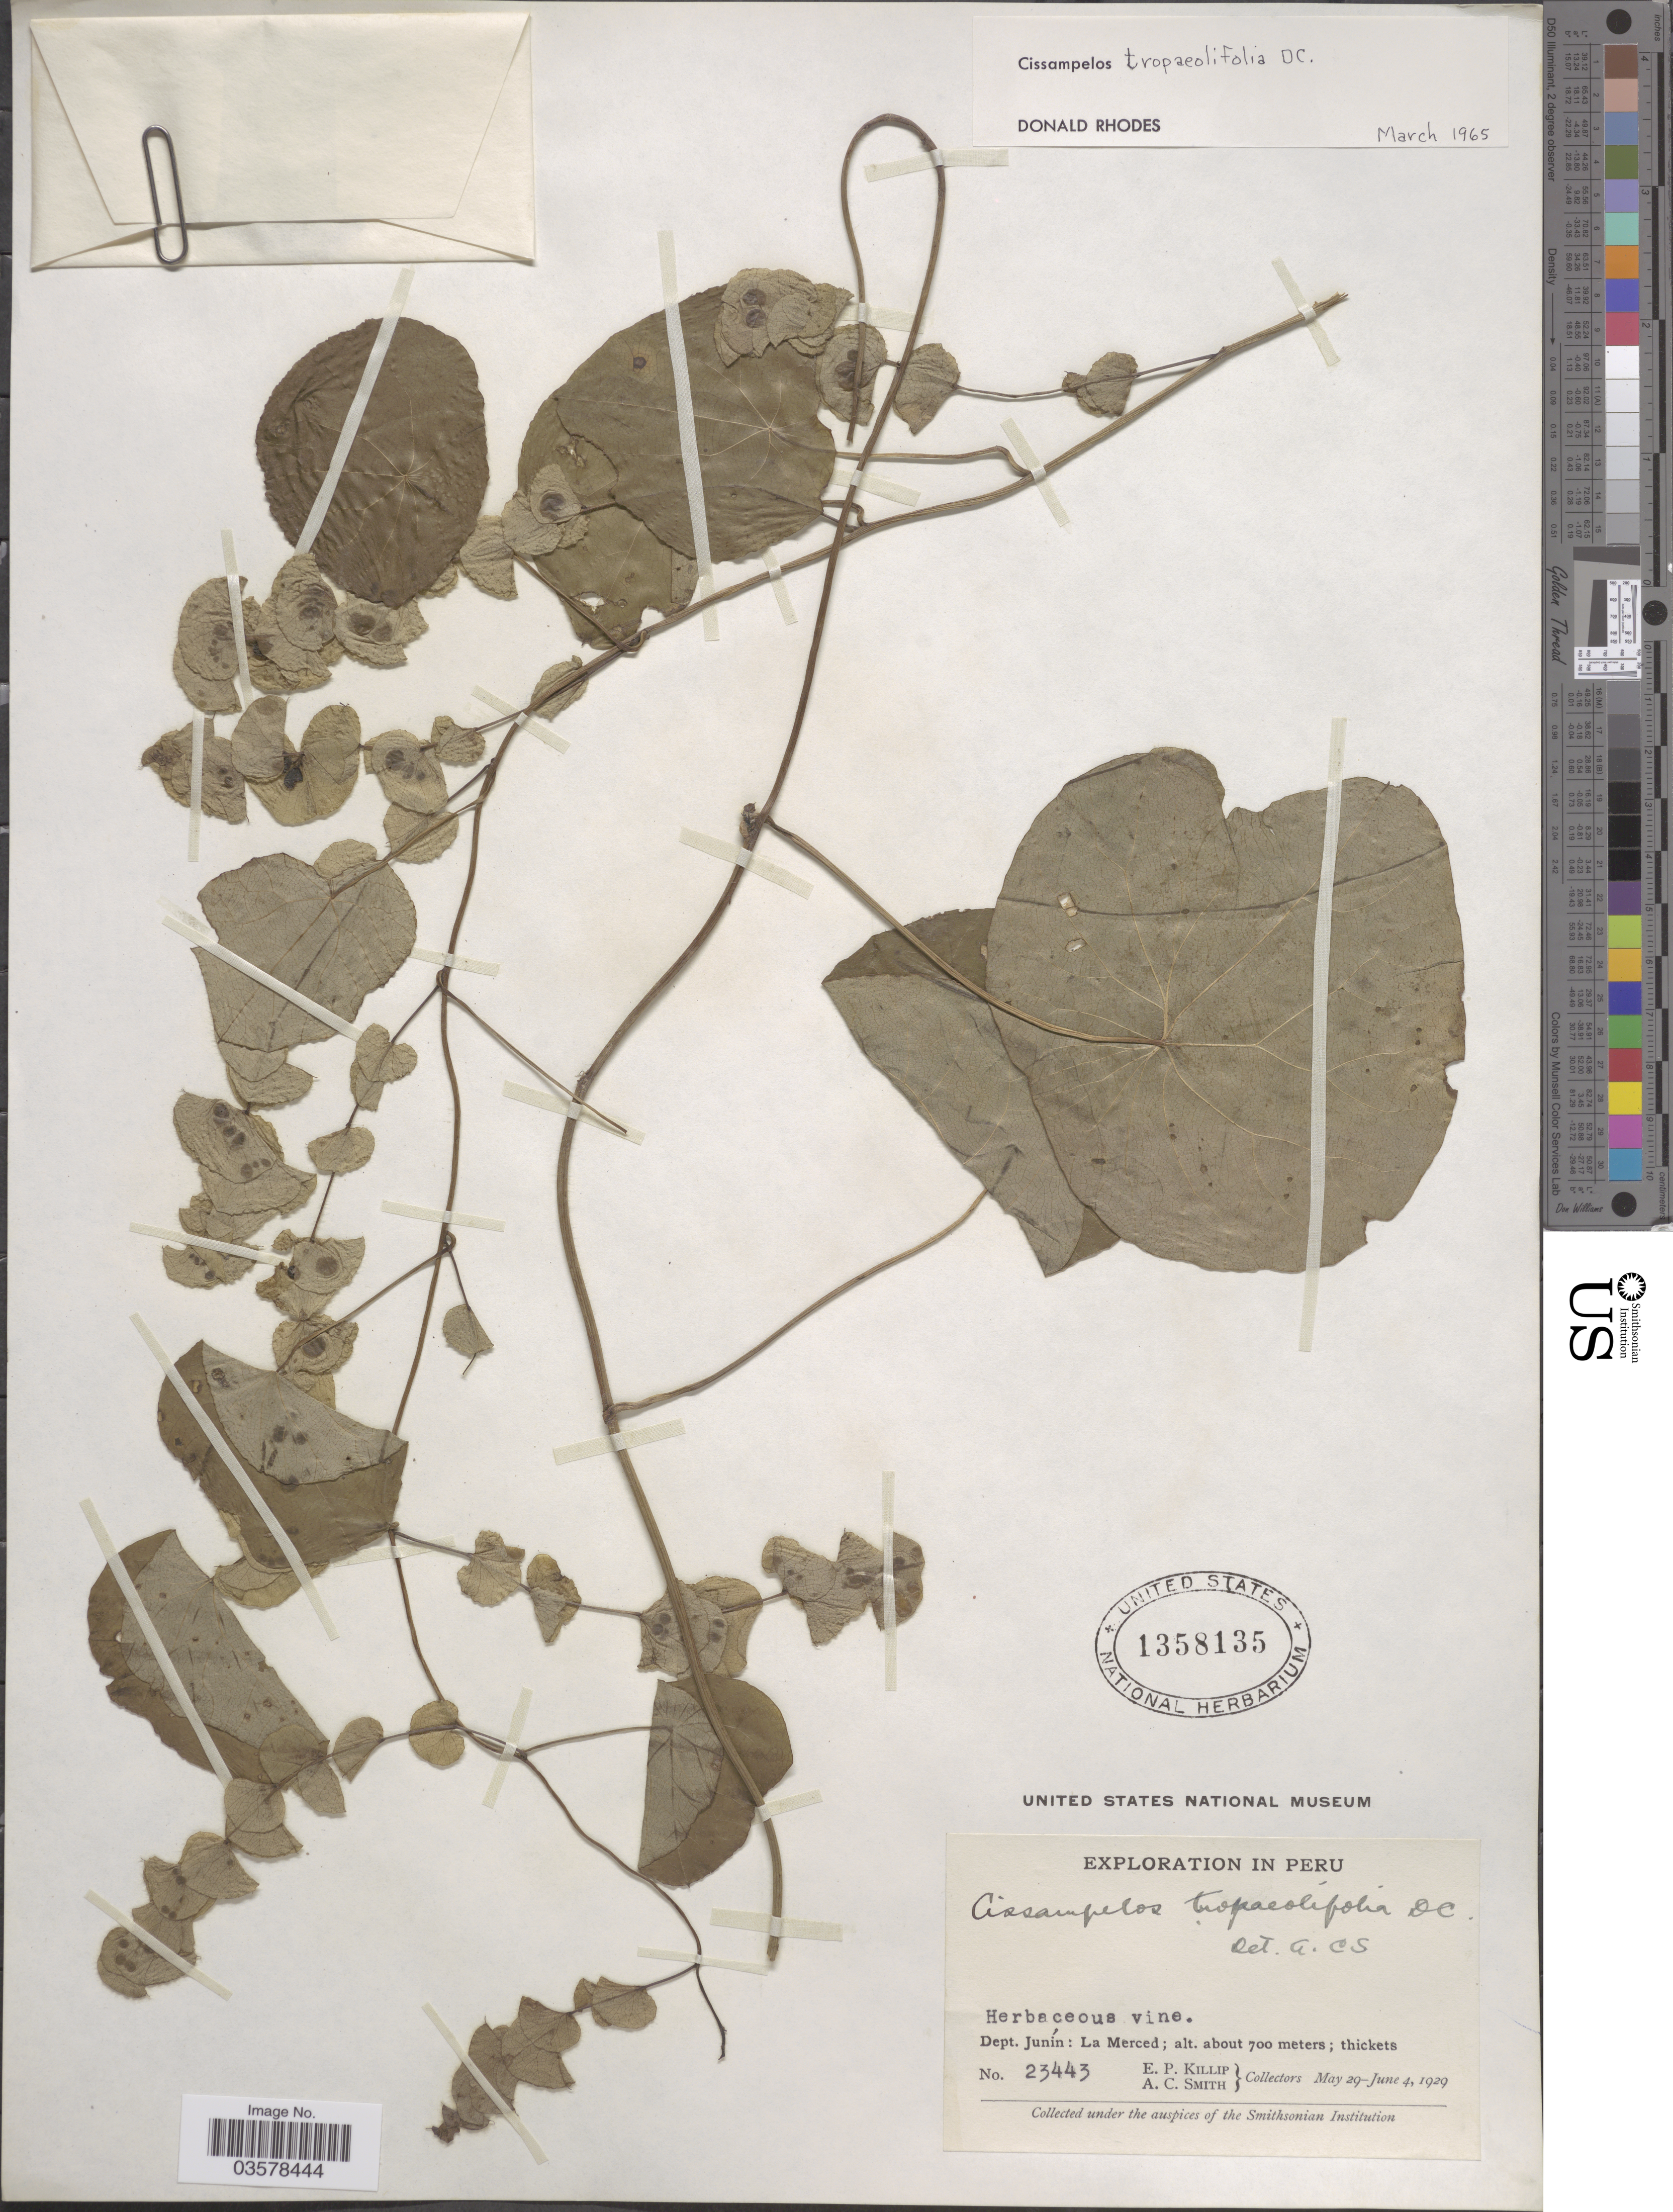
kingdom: Plantae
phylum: Tracheophyta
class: Magnoliopsida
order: Ranunculales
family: Menispermaceae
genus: Cissampelos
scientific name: Cissampelos tropaeolifolia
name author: DC.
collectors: E. P. Killip & A. C. Smith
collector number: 23443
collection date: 1929-05-29/1929-06-04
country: Peru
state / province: Junín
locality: Dept. Junín: La Merced.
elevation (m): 700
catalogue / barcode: US 1358135